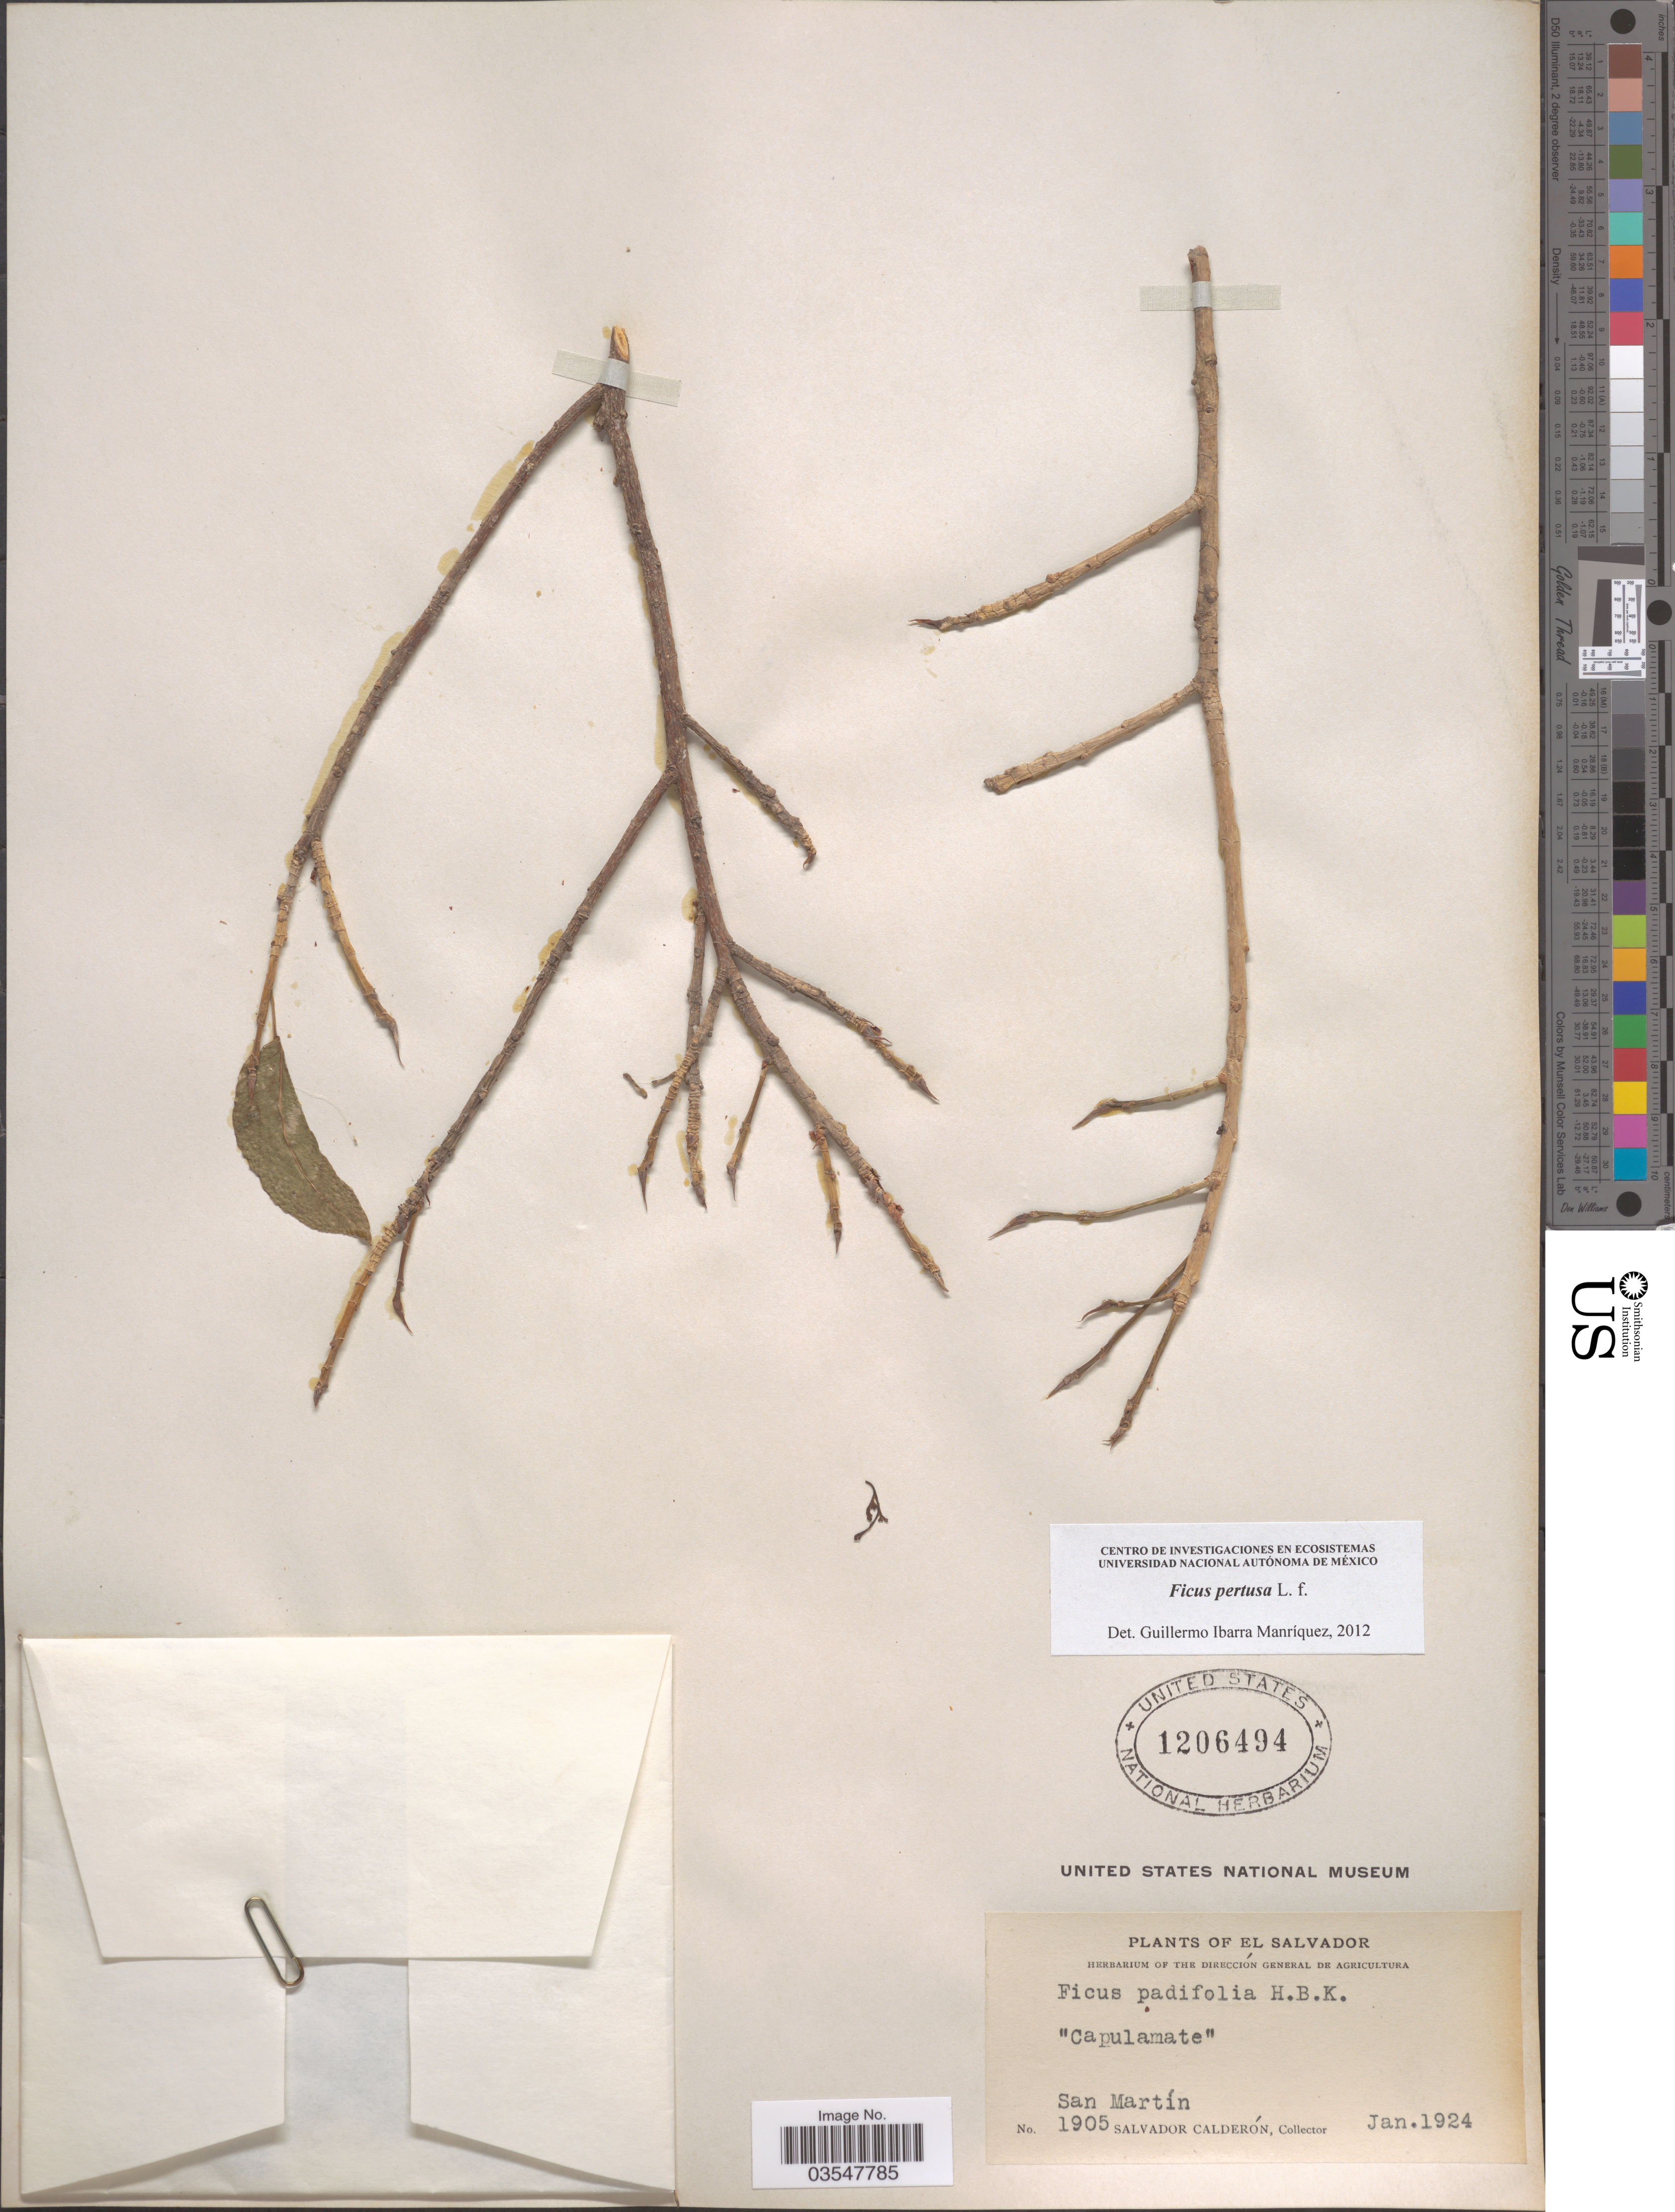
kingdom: Plantae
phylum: Tracheophyta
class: Magnoliopsida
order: Rosales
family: Moraceae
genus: Ficus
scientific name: Ficus pertusa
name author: L. f.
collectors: S. Calderón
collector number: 1905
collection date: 1924-01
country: El Salvador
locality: San Martín.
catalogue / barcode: US 1206494